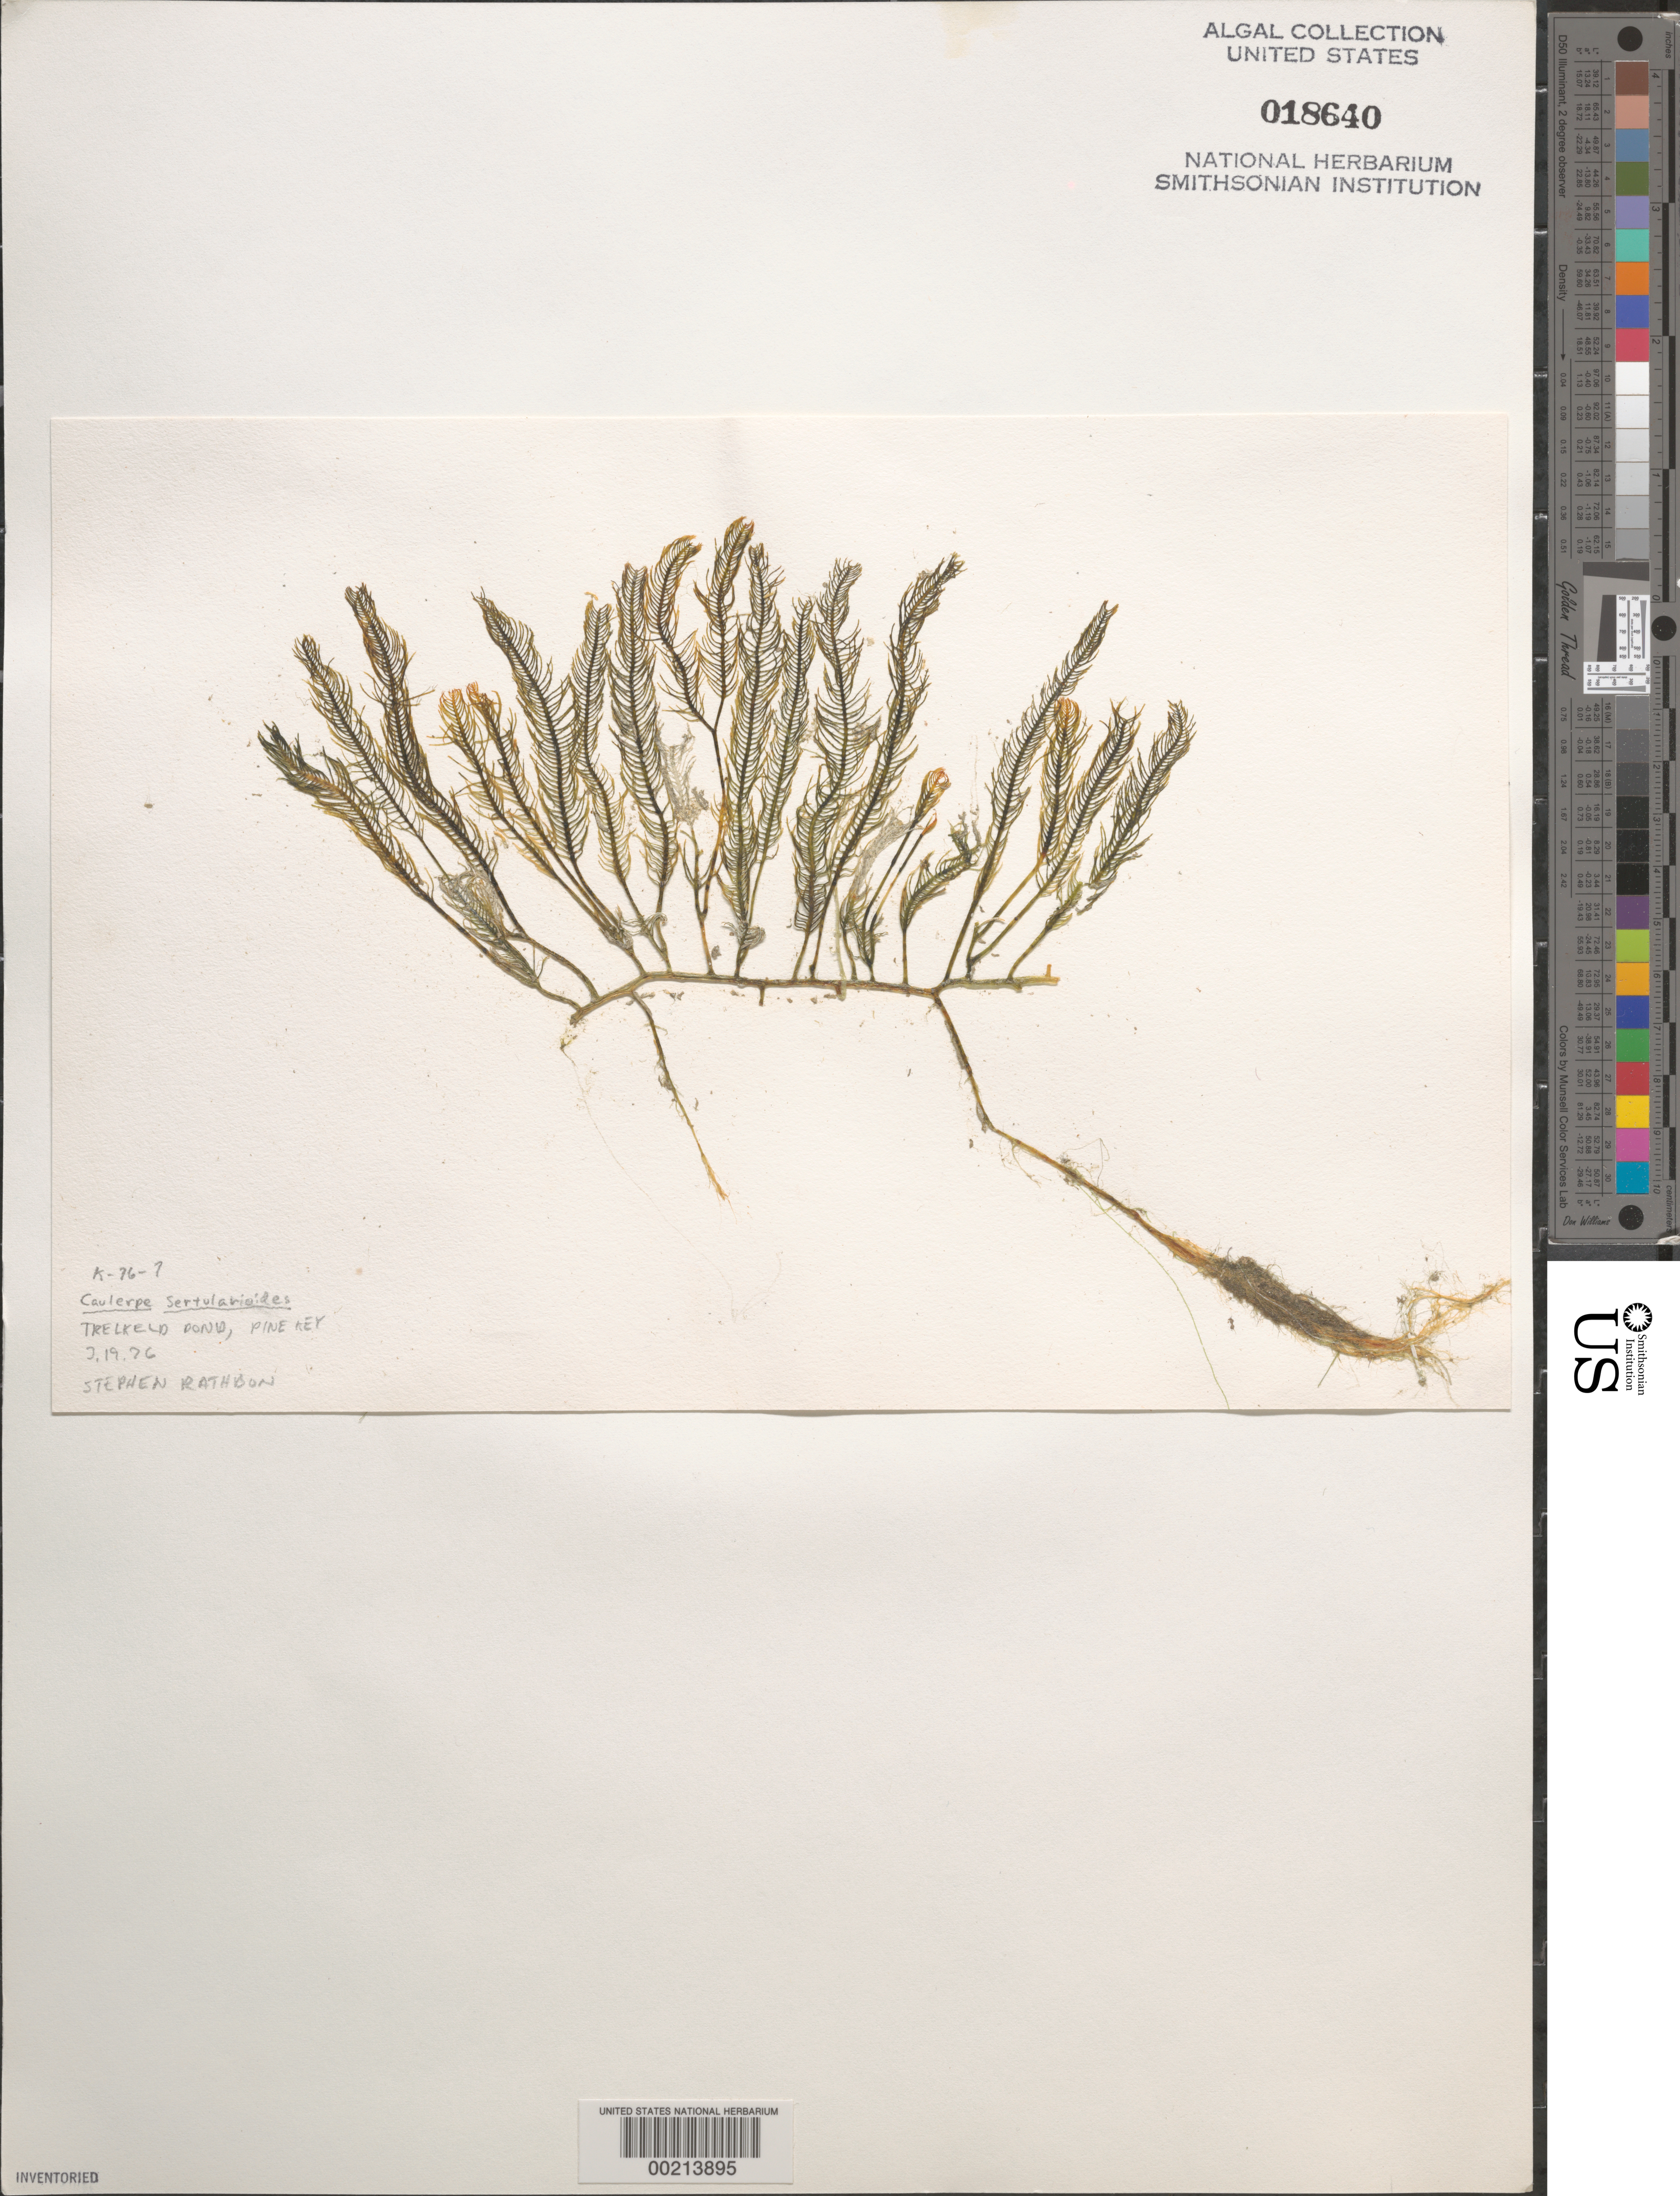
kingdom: Plantae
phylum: Chlorophyta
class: Ulvophyceae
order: Bryopsidales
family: Caulerpaceae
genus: Caulerpa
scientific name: Caulerpa sertularioides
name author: (S.G. Gmel.) M. Howe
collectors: S. Rathbun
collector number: K-76-7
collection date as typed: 19 Mar 1976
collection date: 1976-03-19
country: United States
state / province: Florida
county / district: Monroe County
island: Big Pine Key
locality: Trelkeld Pond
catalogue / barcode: US 18640